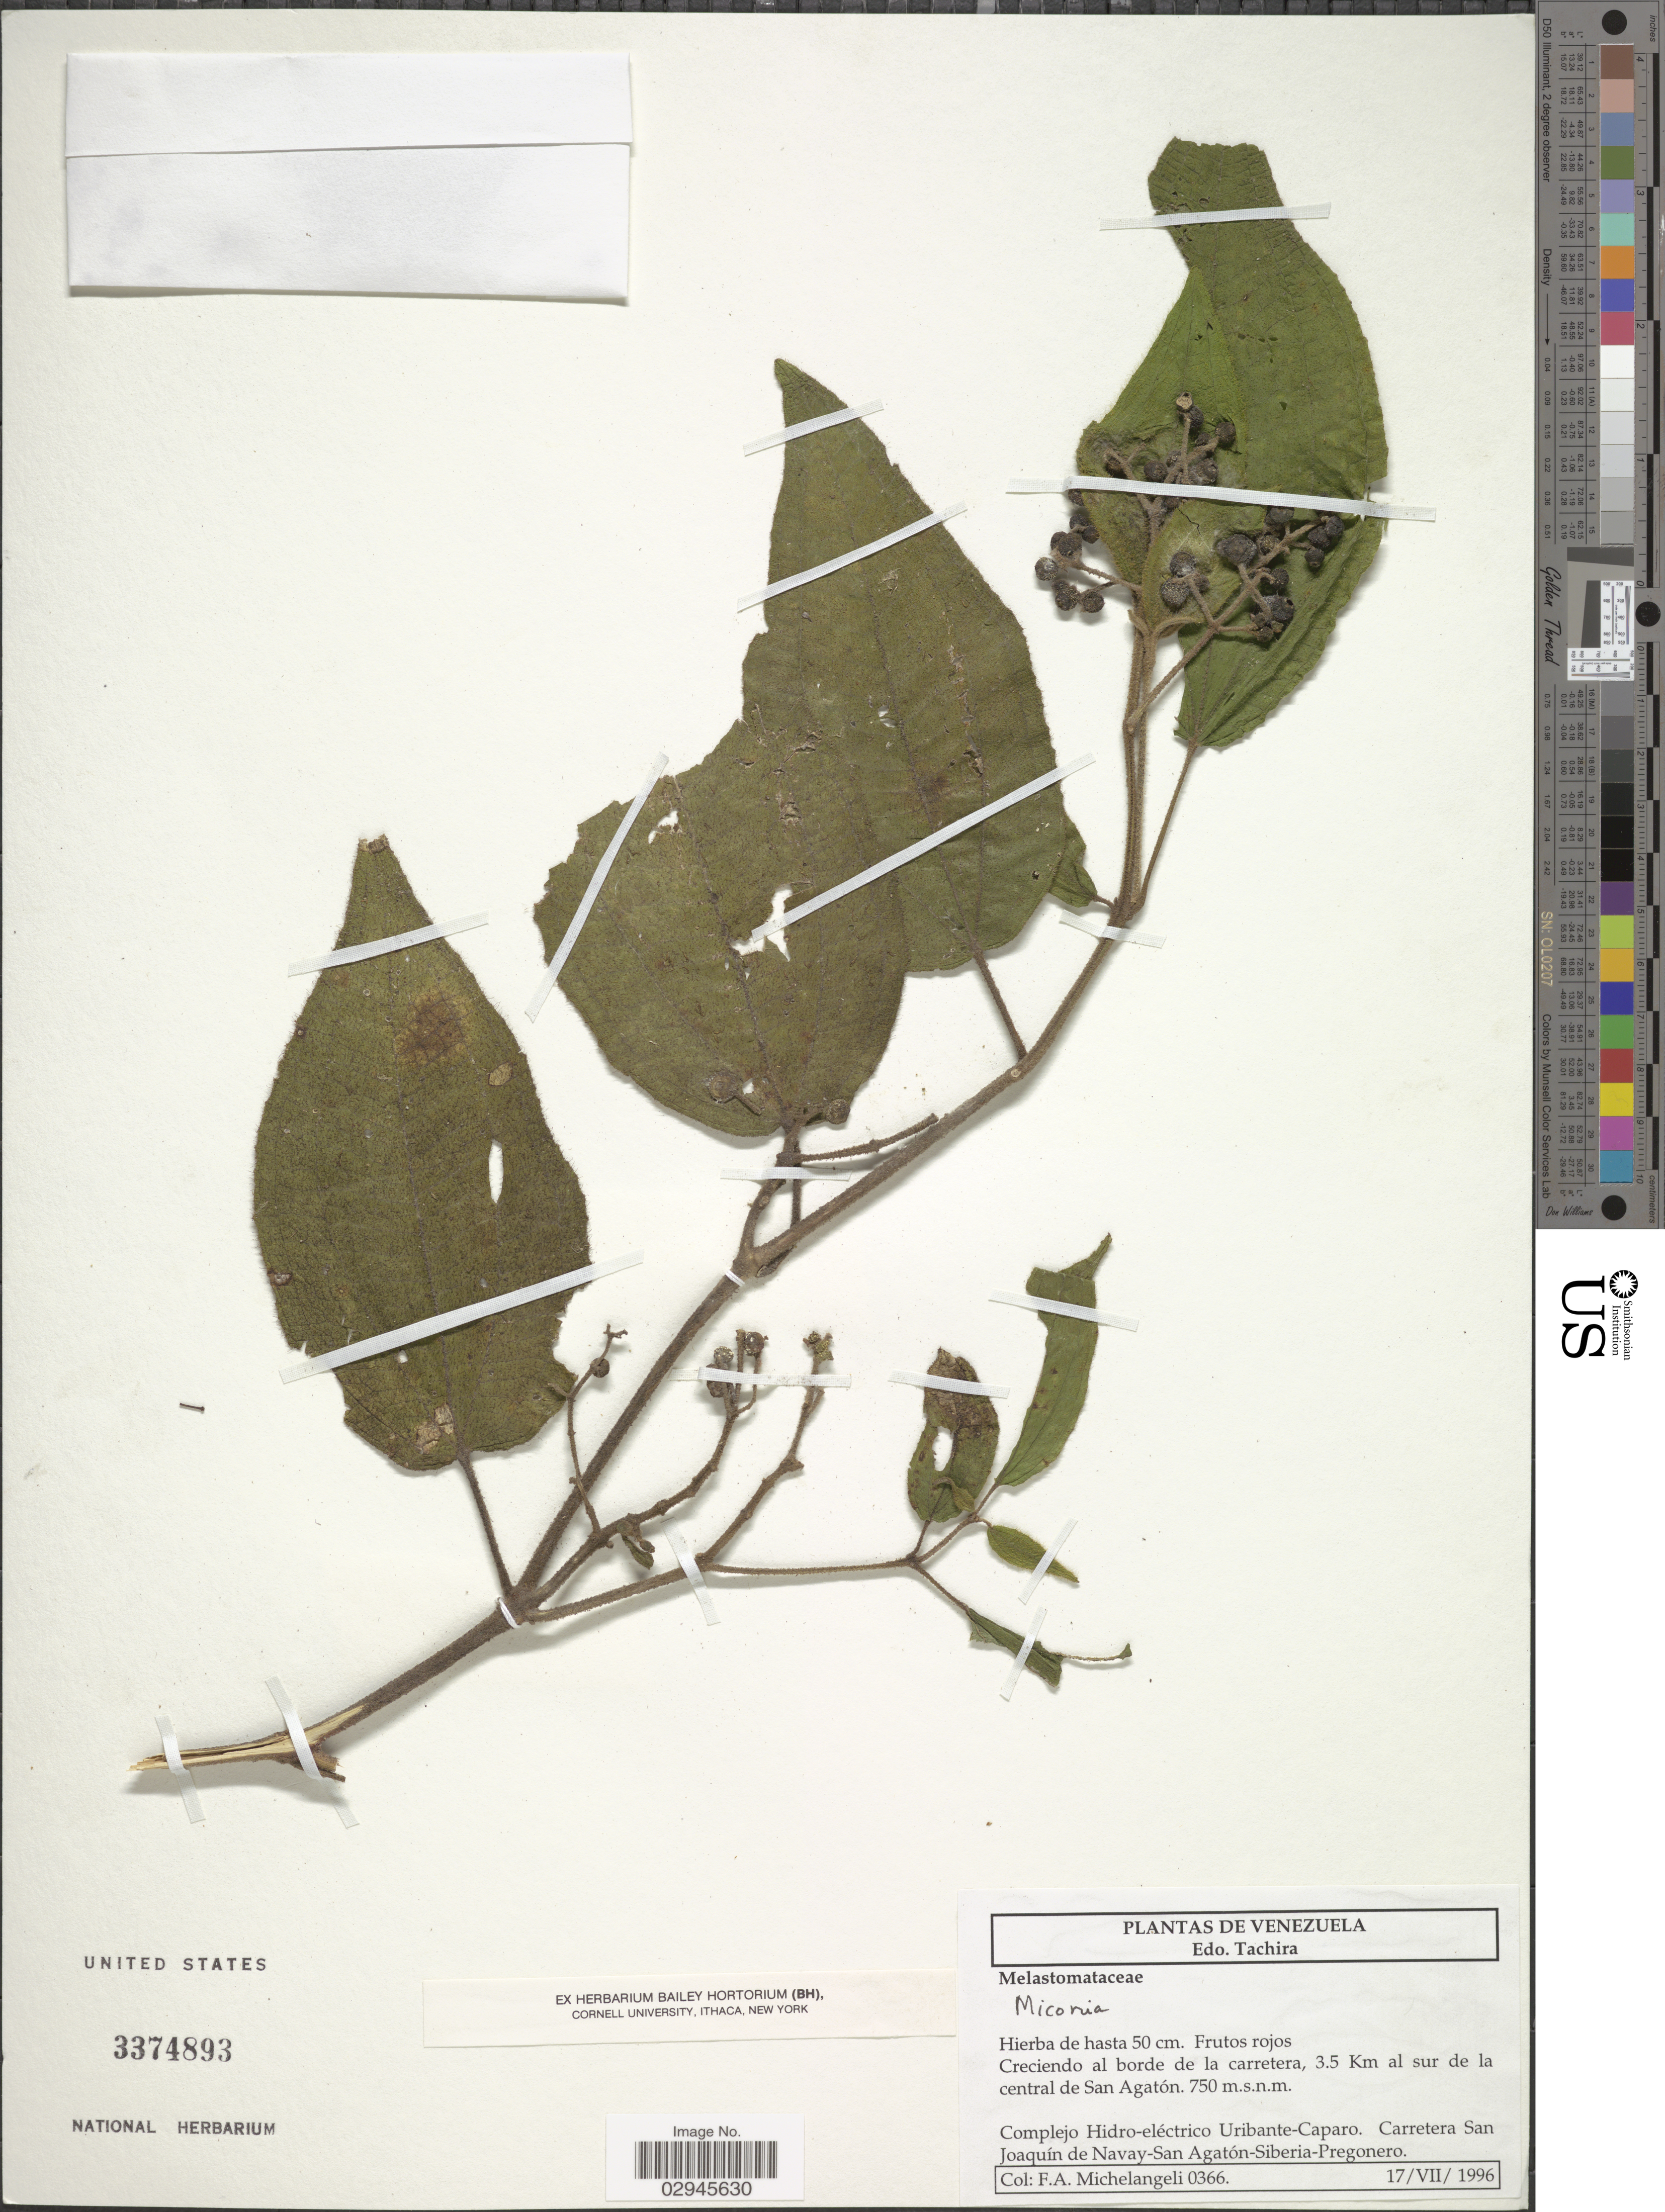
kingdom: Plantae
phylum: Tracheophyta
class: Magnoliopsida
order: Myrtales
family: Melastomataceae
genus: Miconia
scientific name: Miconia sp.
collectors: F. A. Michelangeli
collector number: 0366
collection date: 1996-07-17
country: Venezuela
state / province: Tachira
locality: Creciendo al borde de la carretera, 3.5 Km al sur de la central de San Agatón. Complejo Hidro-eléctrico Uribante-Caparo. Carretera San Joaquín de Navay-San Agatón-Siberia-Pregonero.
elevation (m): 750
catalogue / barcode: US 3374893